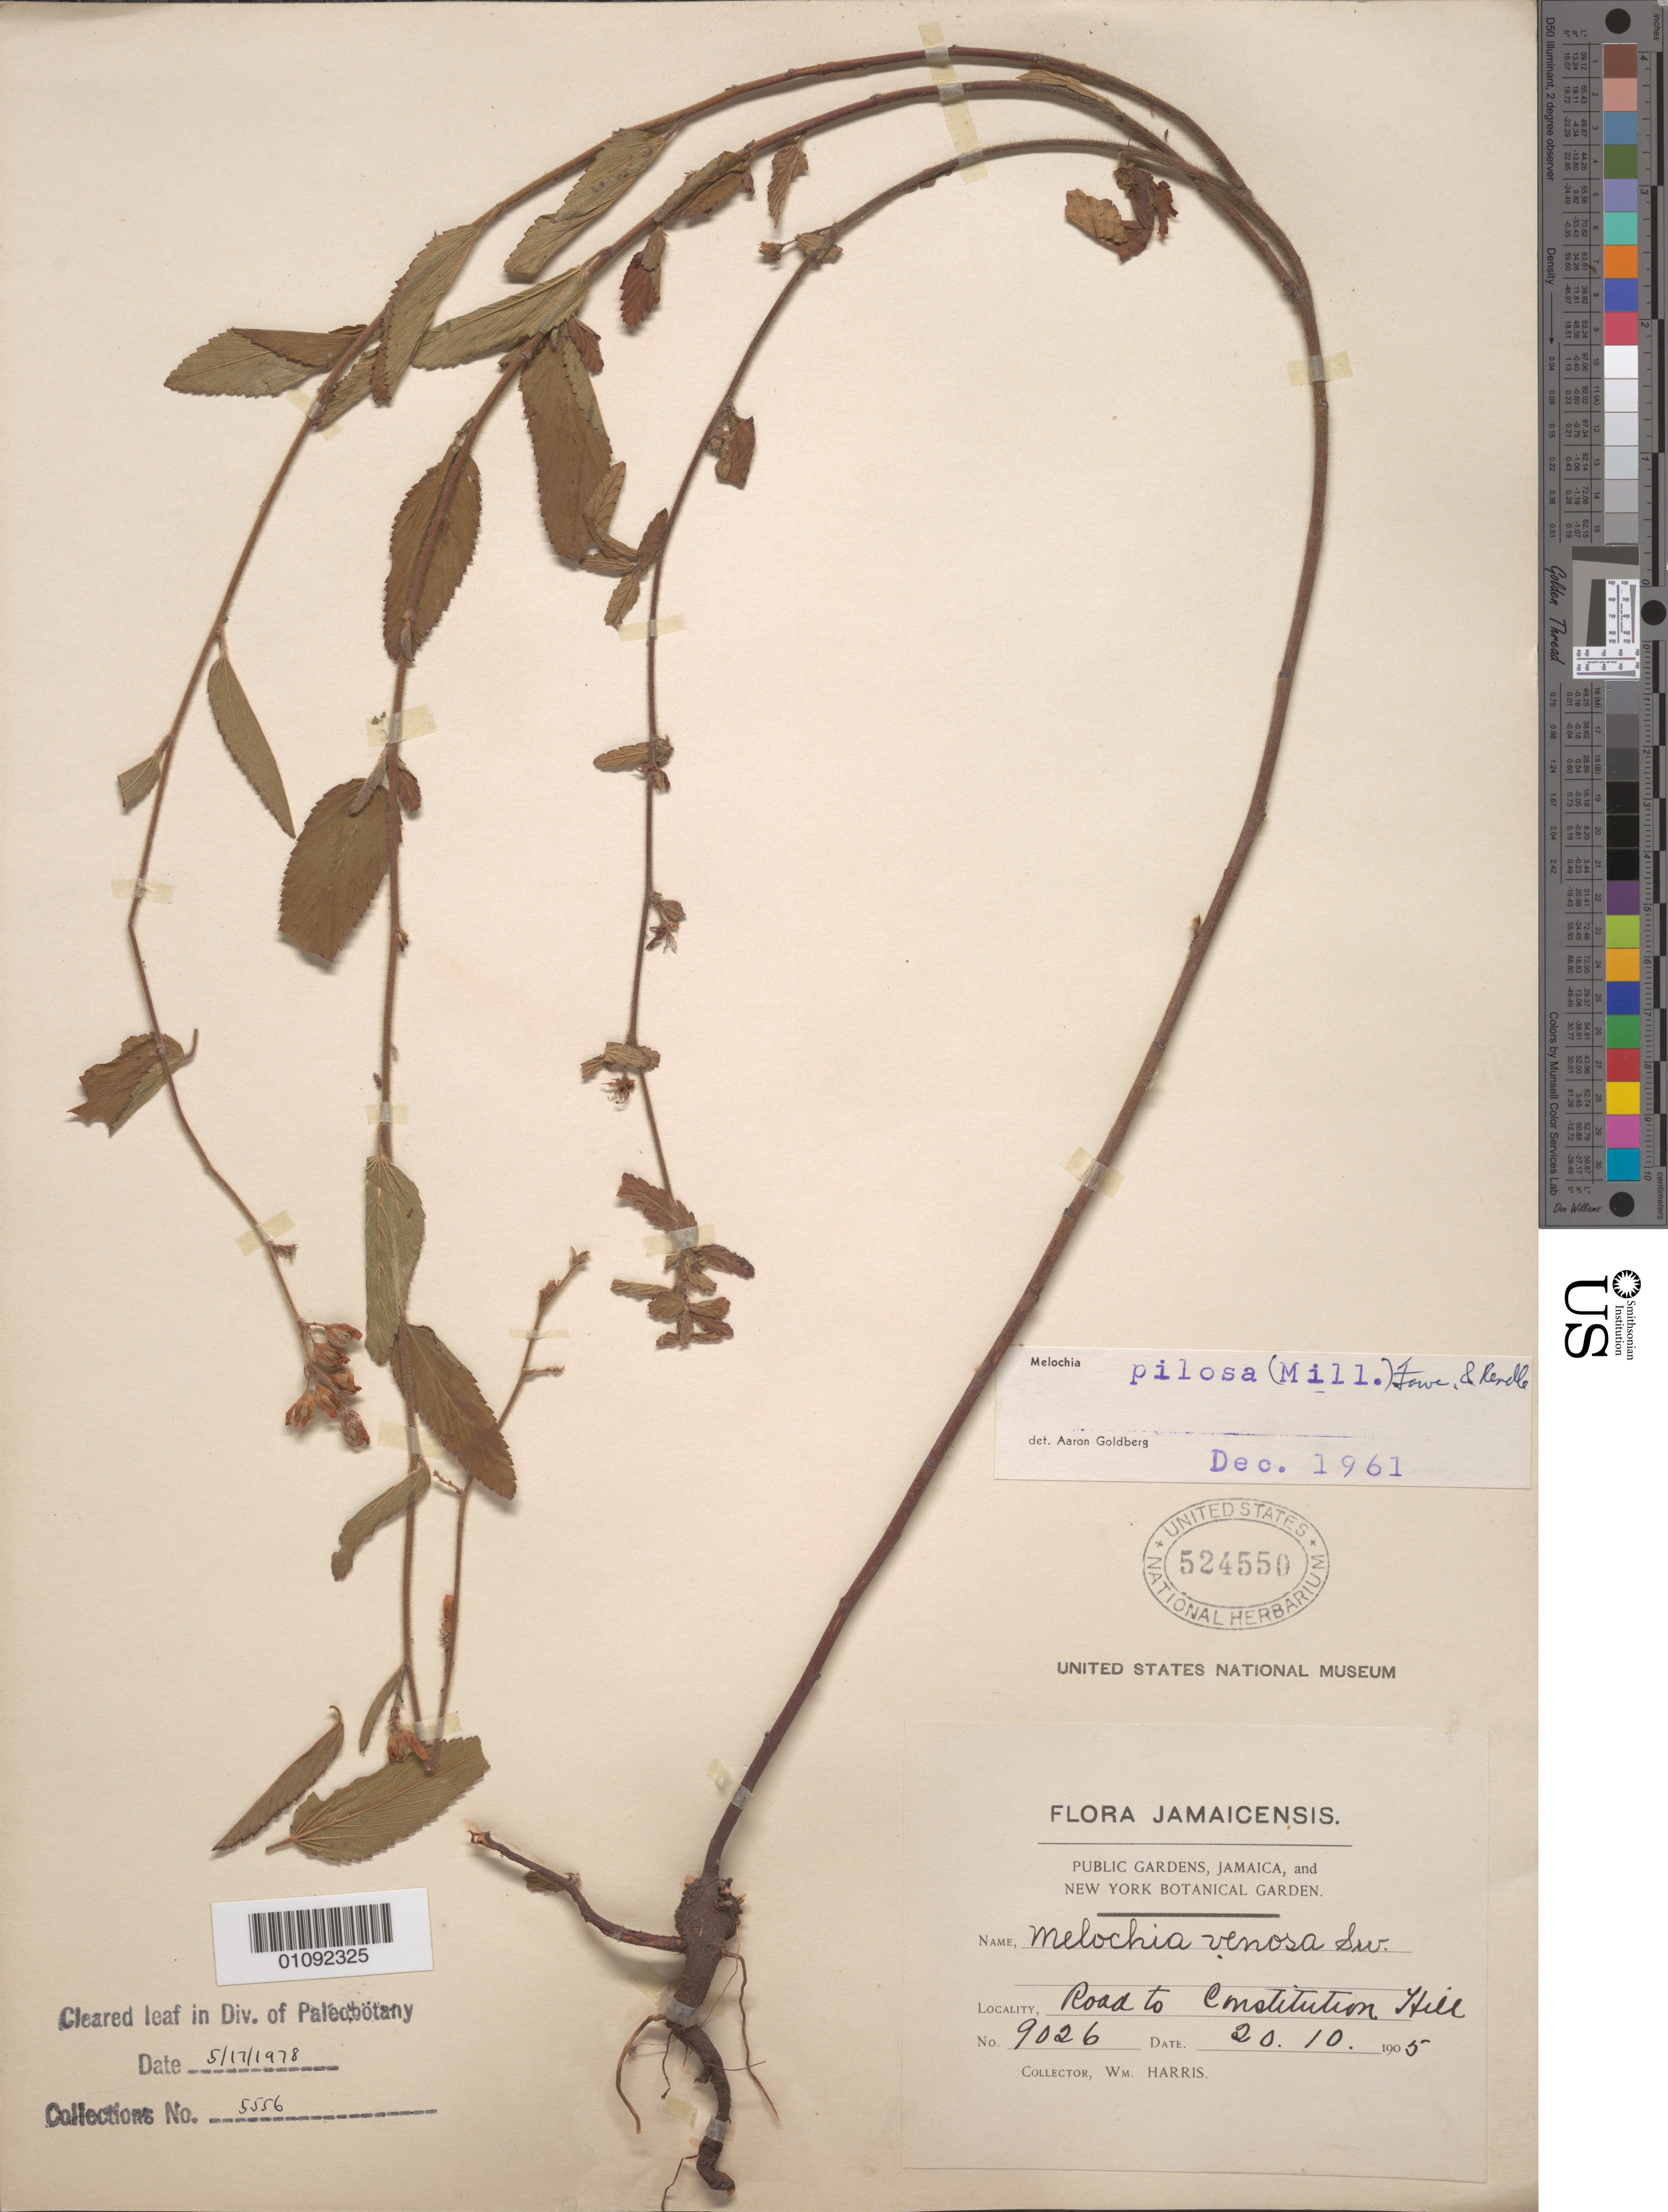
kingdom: Plantae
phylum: Tracheophyta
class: Magnoliopsida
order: Malvales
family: Malvaceae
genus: Melochia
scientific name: Melochia pilosa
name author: (Mill.) Fawc. & Rendle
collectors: W. Harris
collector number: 9026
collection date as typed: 20 Oct 1905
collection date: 1905-10-20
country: Jamaica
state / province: Saint Andrew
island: Jamaica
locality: Road to Constitution Hill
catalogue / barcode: US 524550